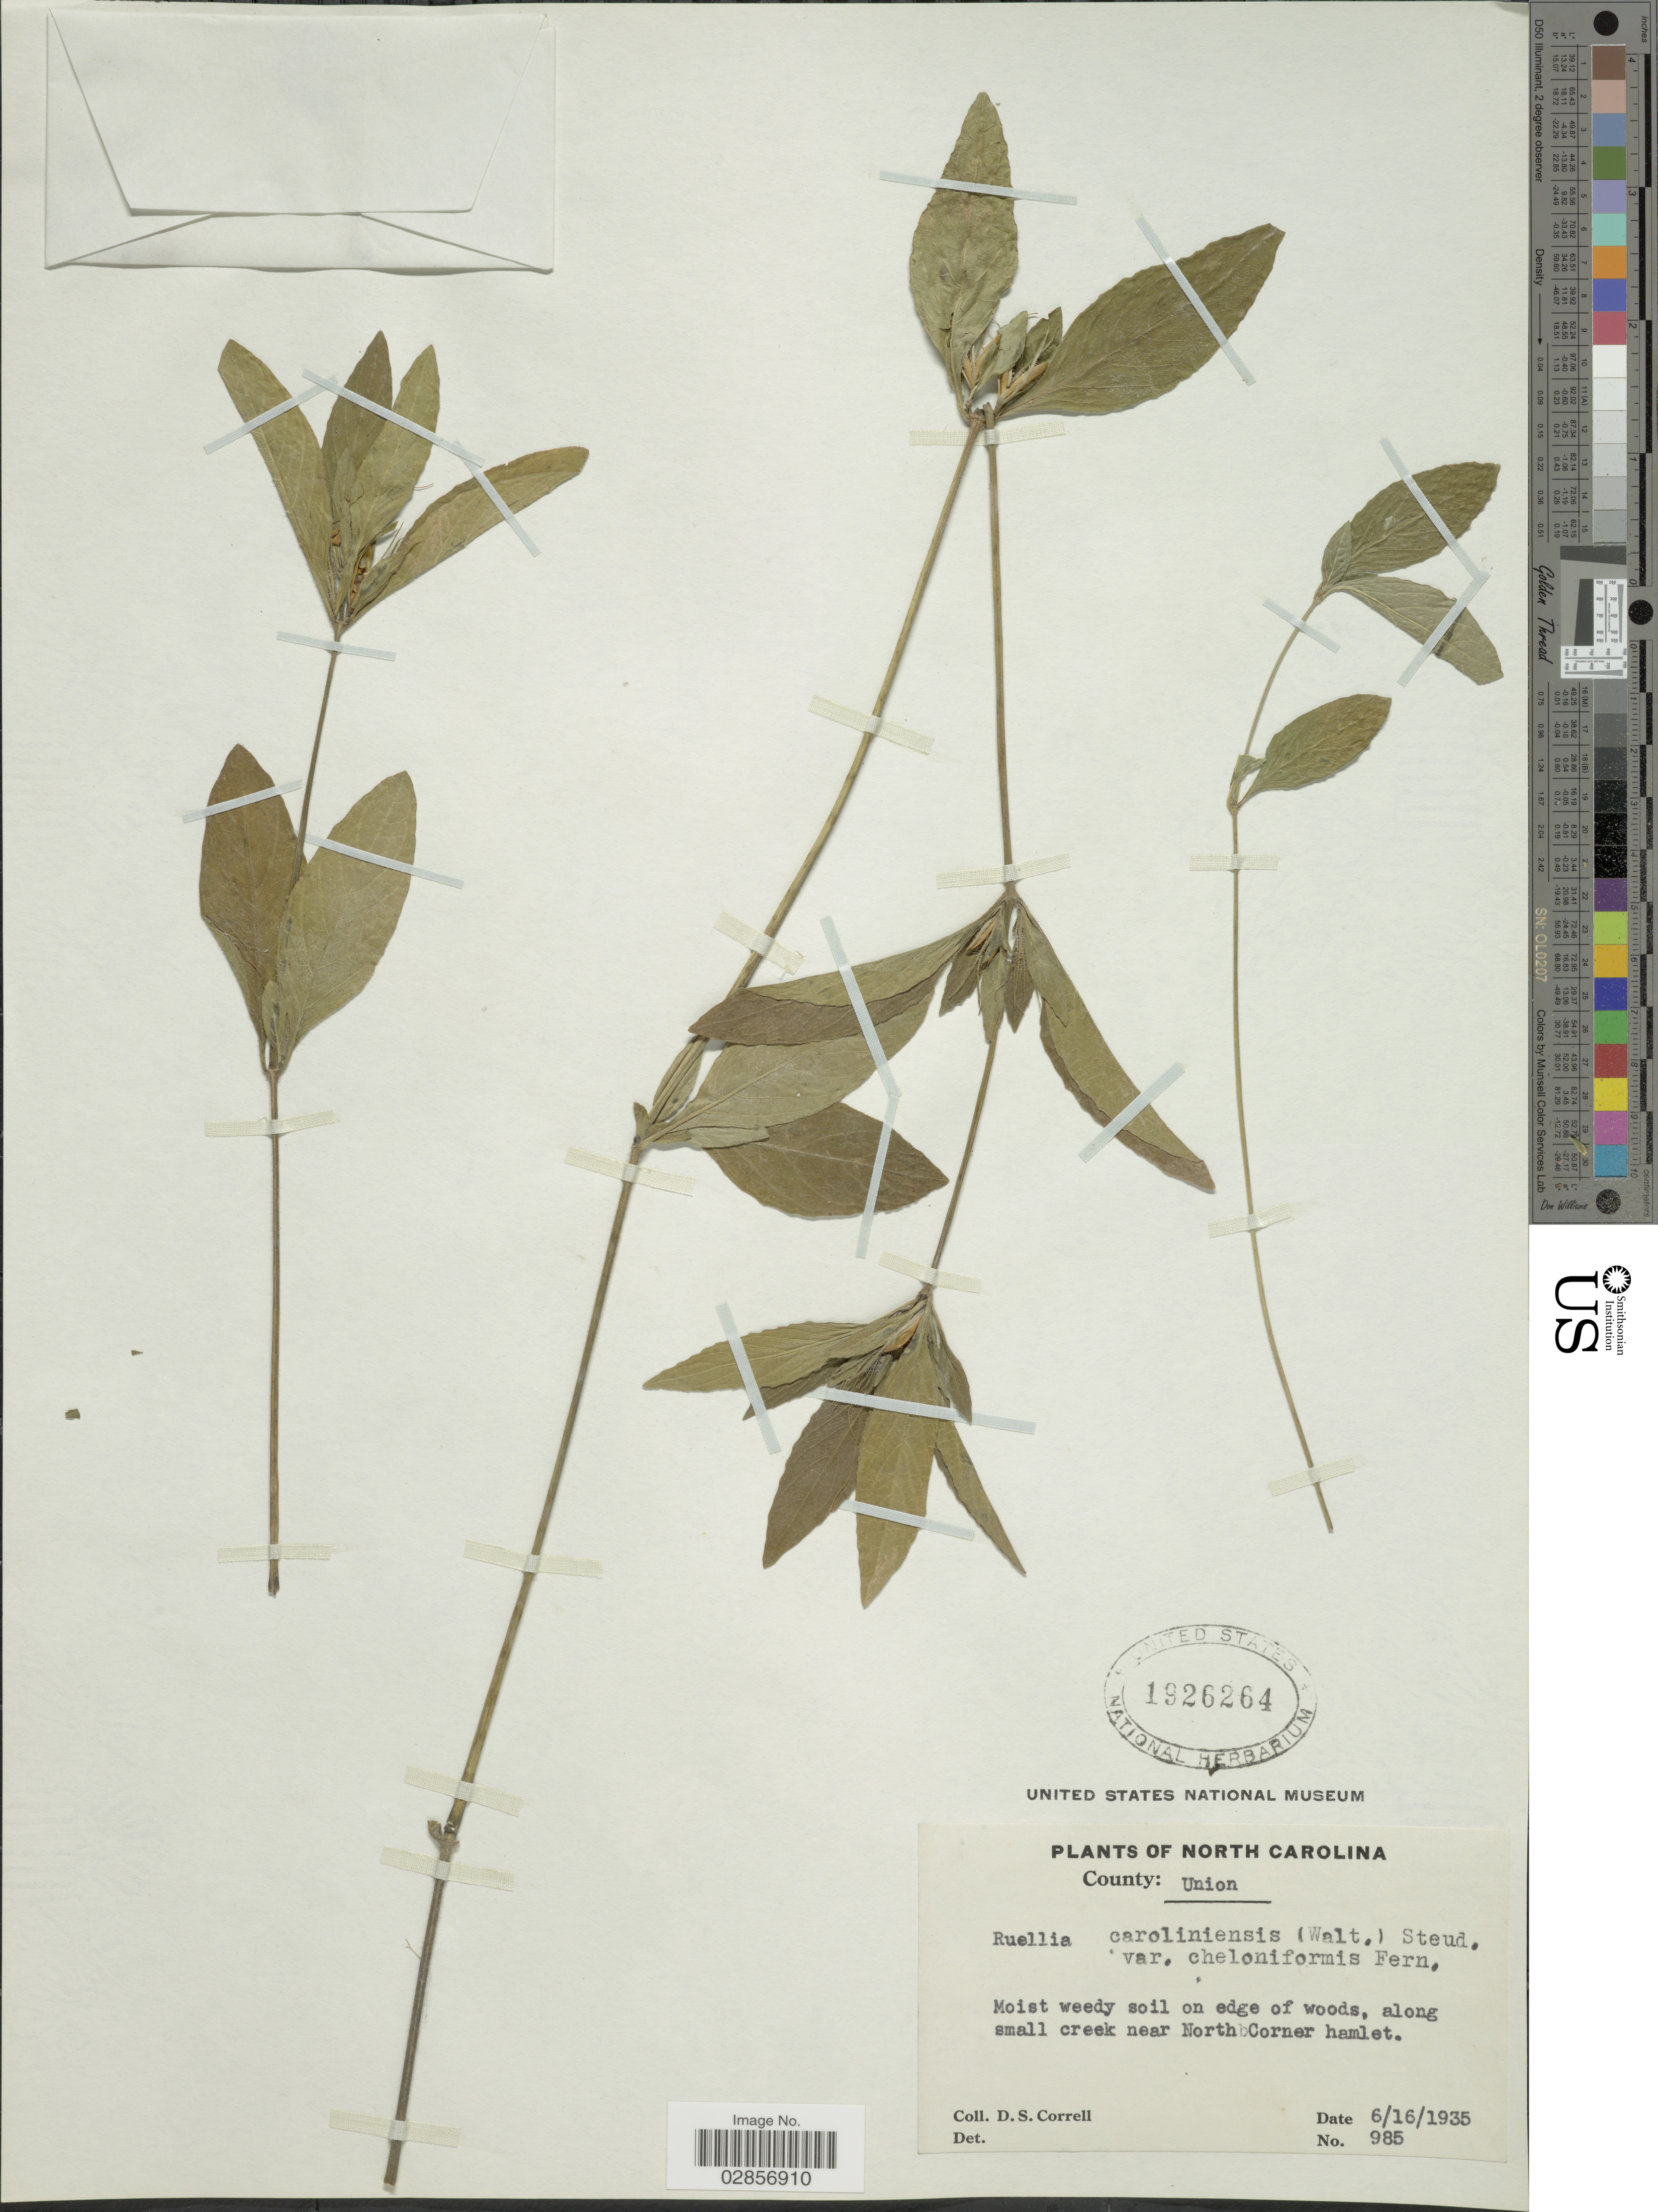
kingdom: Plantae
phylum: Tracheophyta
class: Magnoliopsida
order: Lamiales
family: Acanthaceae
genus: Ruellia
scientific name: Ruellia caroliniensis var. cheloniformis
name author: Fernald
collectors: D. S. Correll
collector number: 985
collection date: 1935-06-16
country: United States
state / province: North Carolina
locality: County: Union. Along small creek near North Corner hamlet.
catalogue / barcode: US 1926264